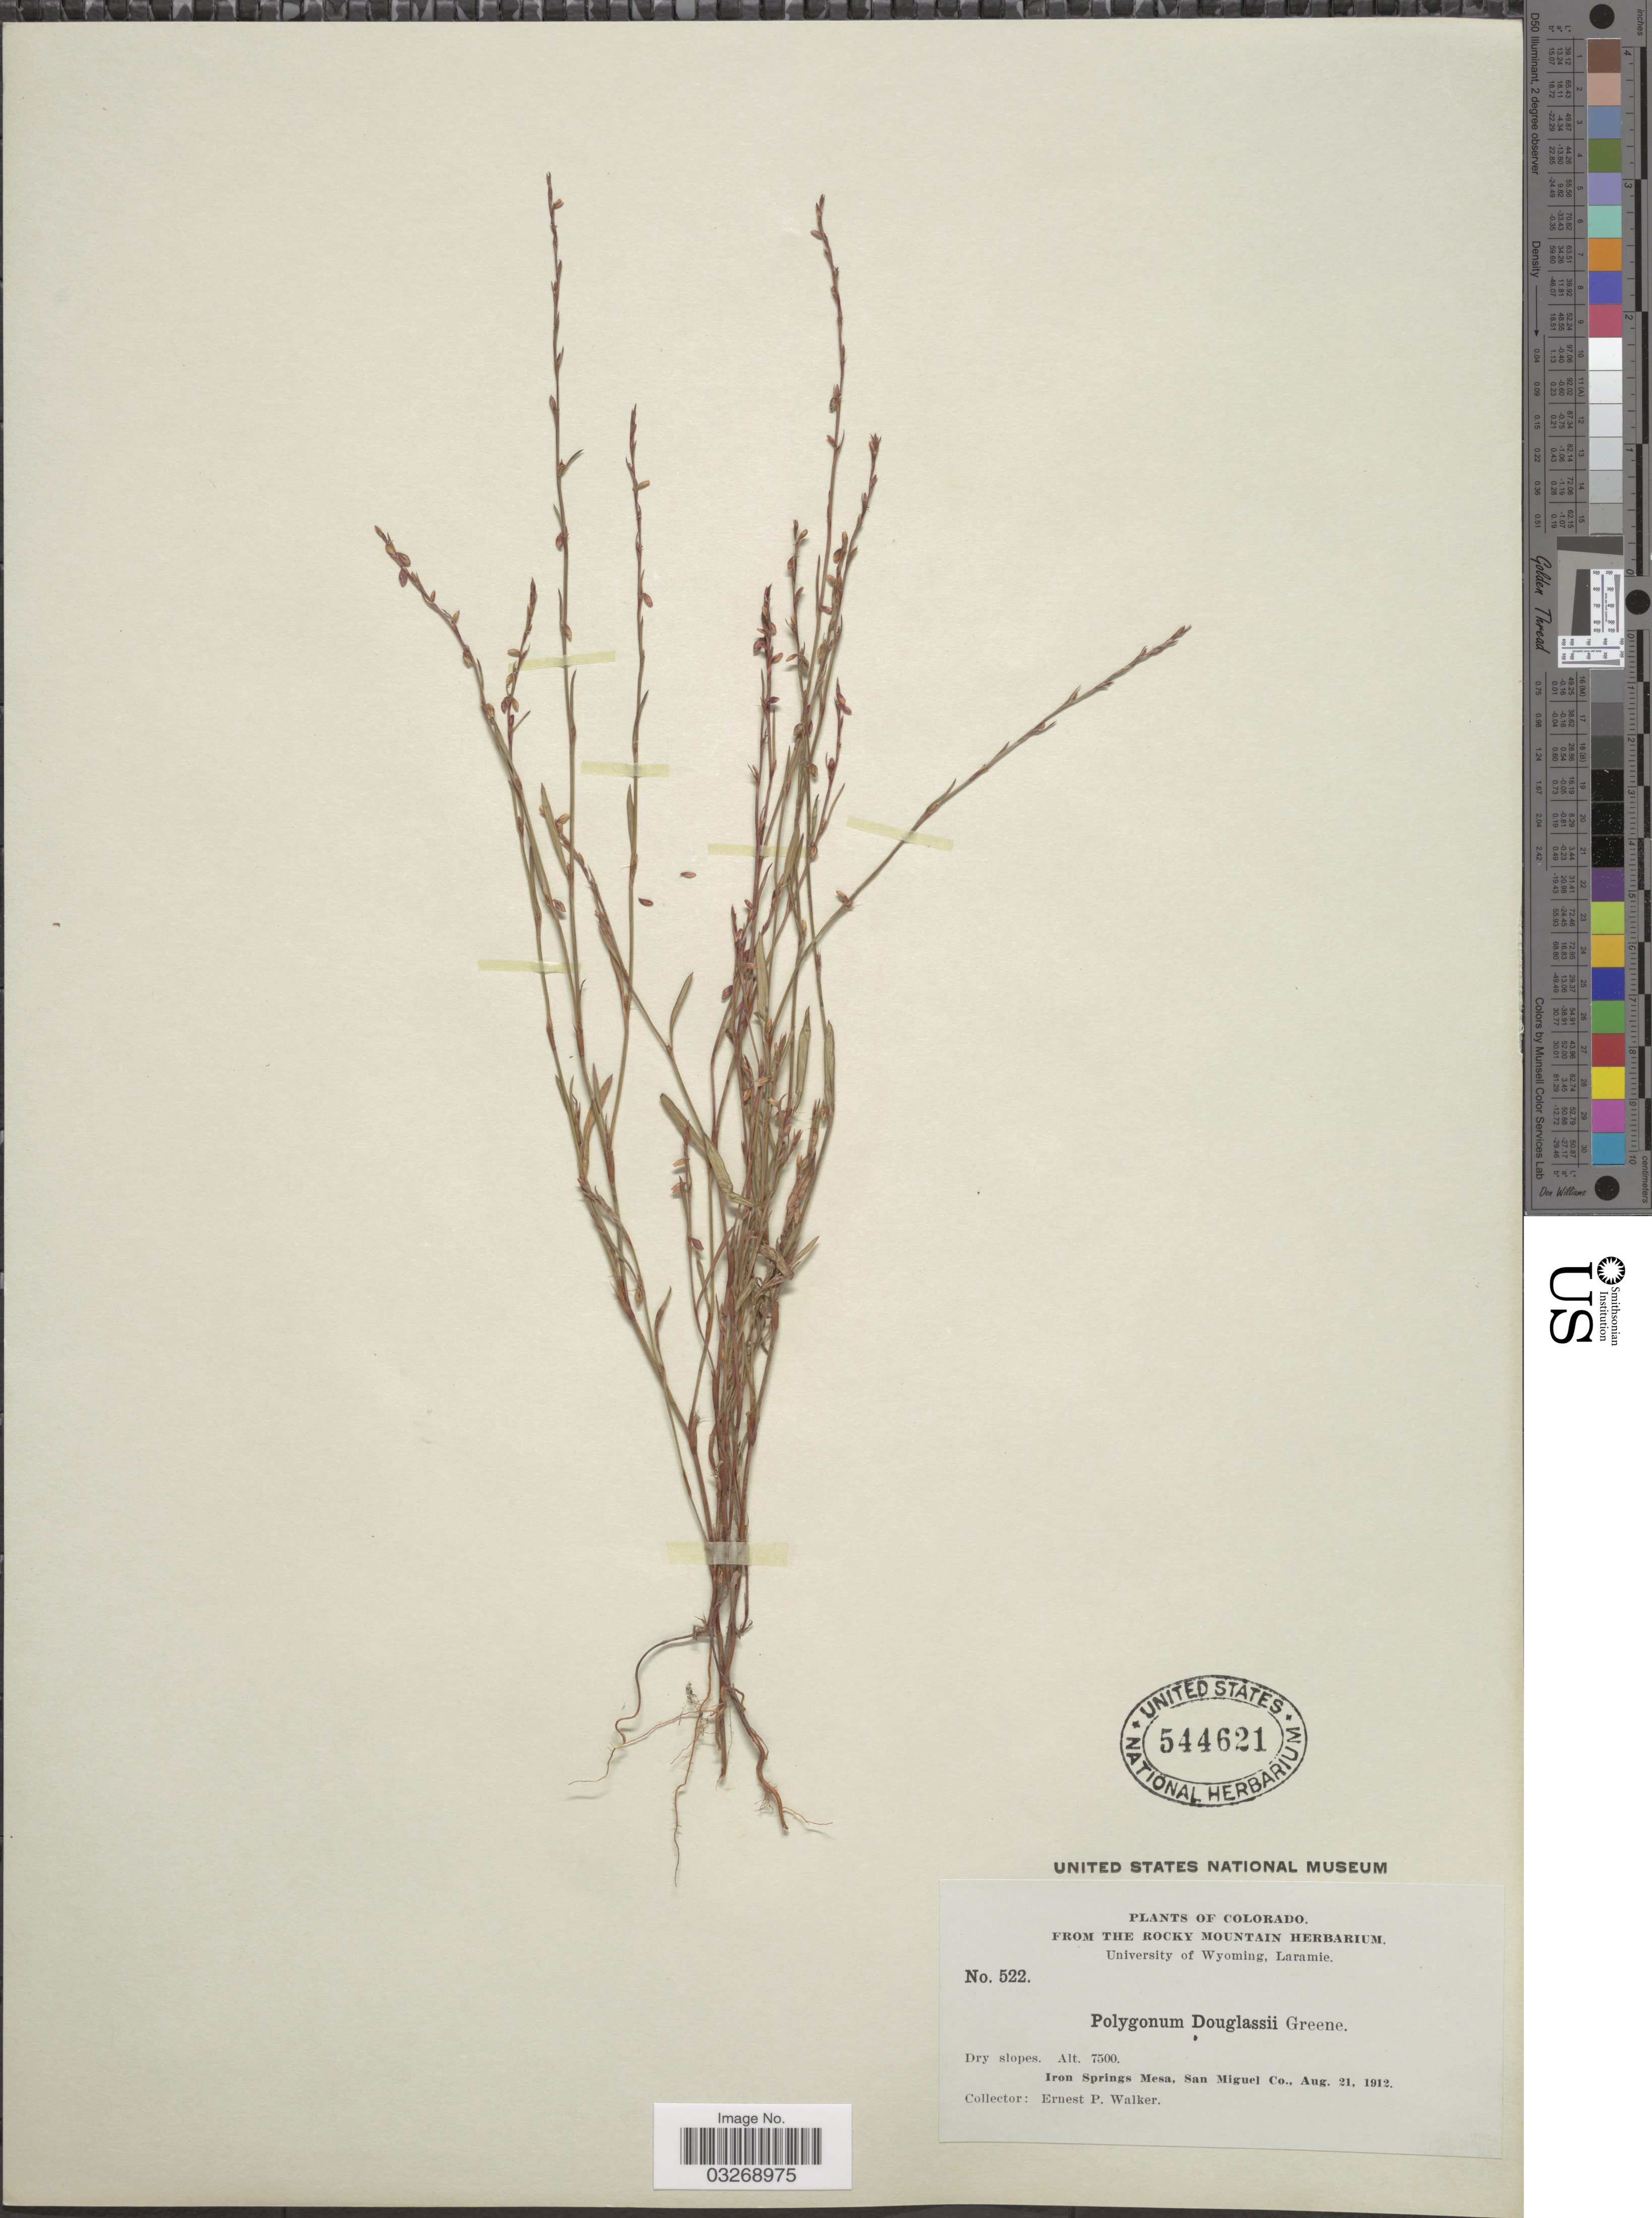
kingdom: Plantae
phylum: Tracheophyta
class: Magnoliopsida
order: Caryophyllales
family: Polygonaceae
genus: Polygonum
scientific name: Polygonum douglasii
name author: Greene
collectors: E. P. Walker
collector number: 522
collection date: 1912-08-21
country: United States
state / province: Colorado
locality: Iron Springs Mesa, San Miguel Co.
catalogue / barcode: US 544621